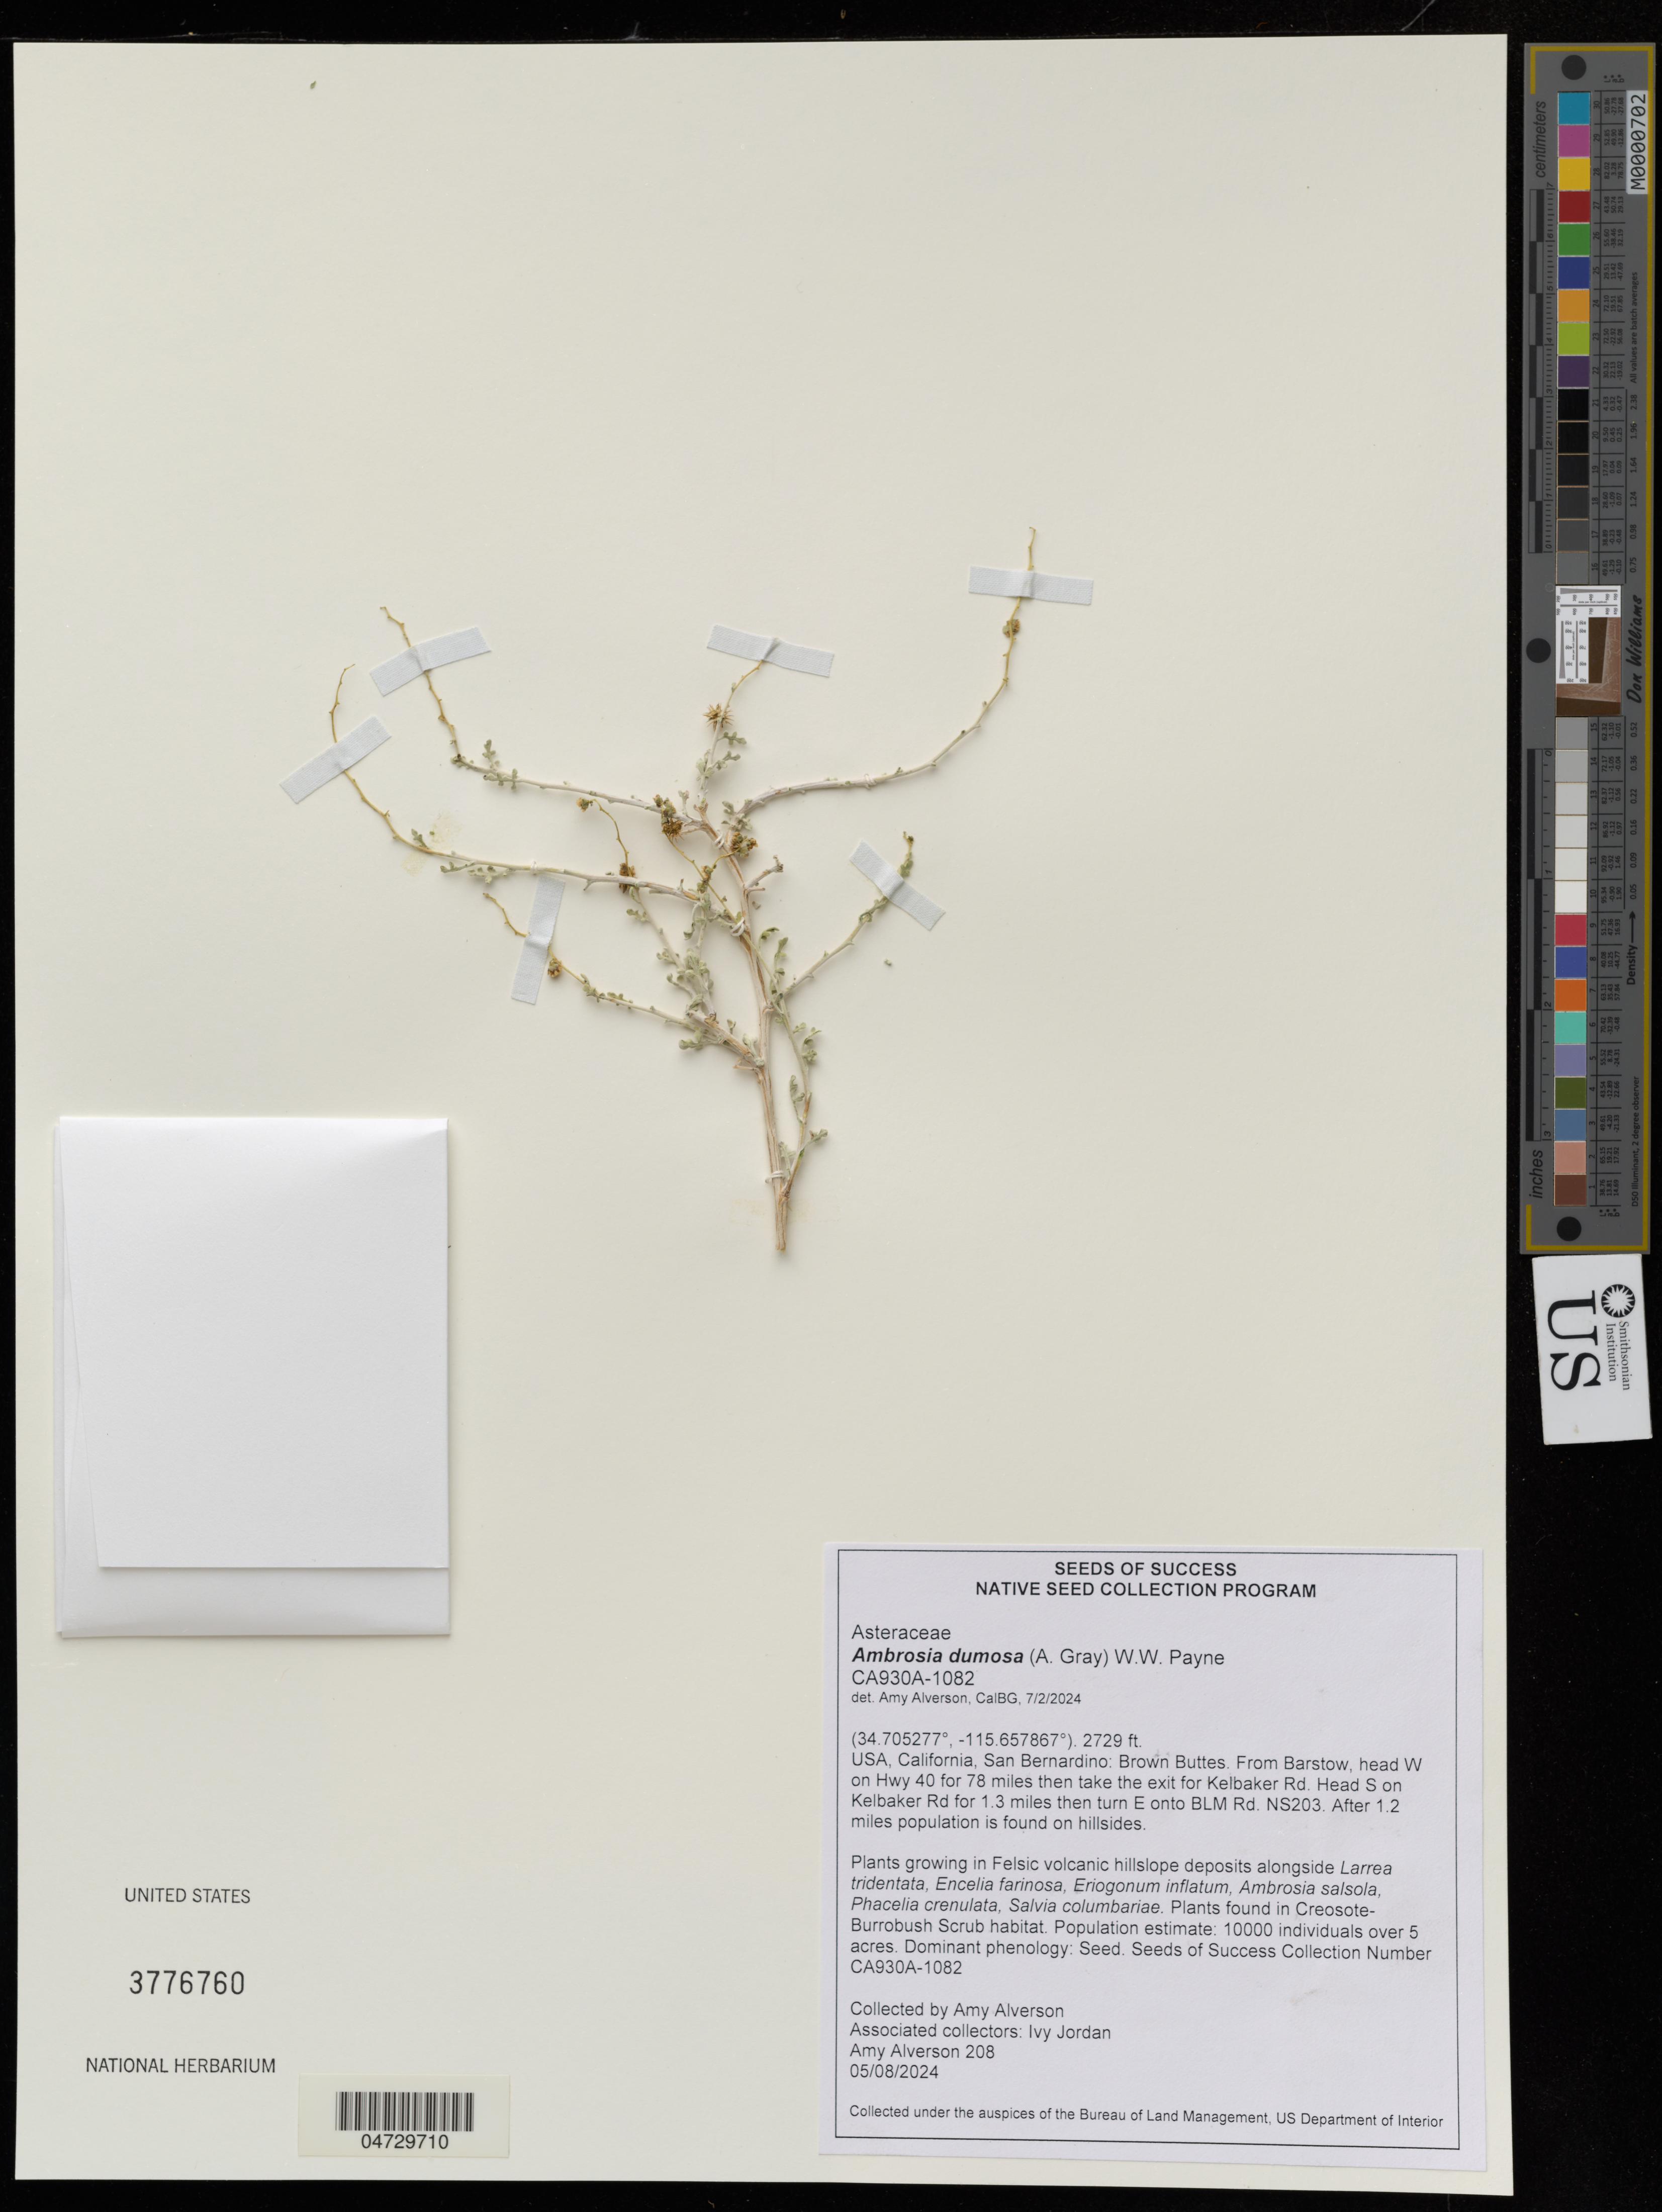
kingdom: Plantae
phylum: Tracheophyta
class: Magnoliopsida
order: Asterales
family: Asteraceae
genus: Ambrosia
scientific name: Ambrosia dumosa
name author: (A. Gray) W.W.Payne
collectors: A. Alverson & I. Jordan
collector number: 208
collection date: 2024-05-08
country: United States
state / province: California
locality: USA, California, San Bernardino: Brown Buttes. From Barstow, head W on Hwy 40 for 78 miles then take the exit for Kelbaker Rd. Head S on Kelbaker Rd for 1.3 miles then turn E onto BLM Rd.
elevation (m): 832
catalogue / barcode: US 3776760